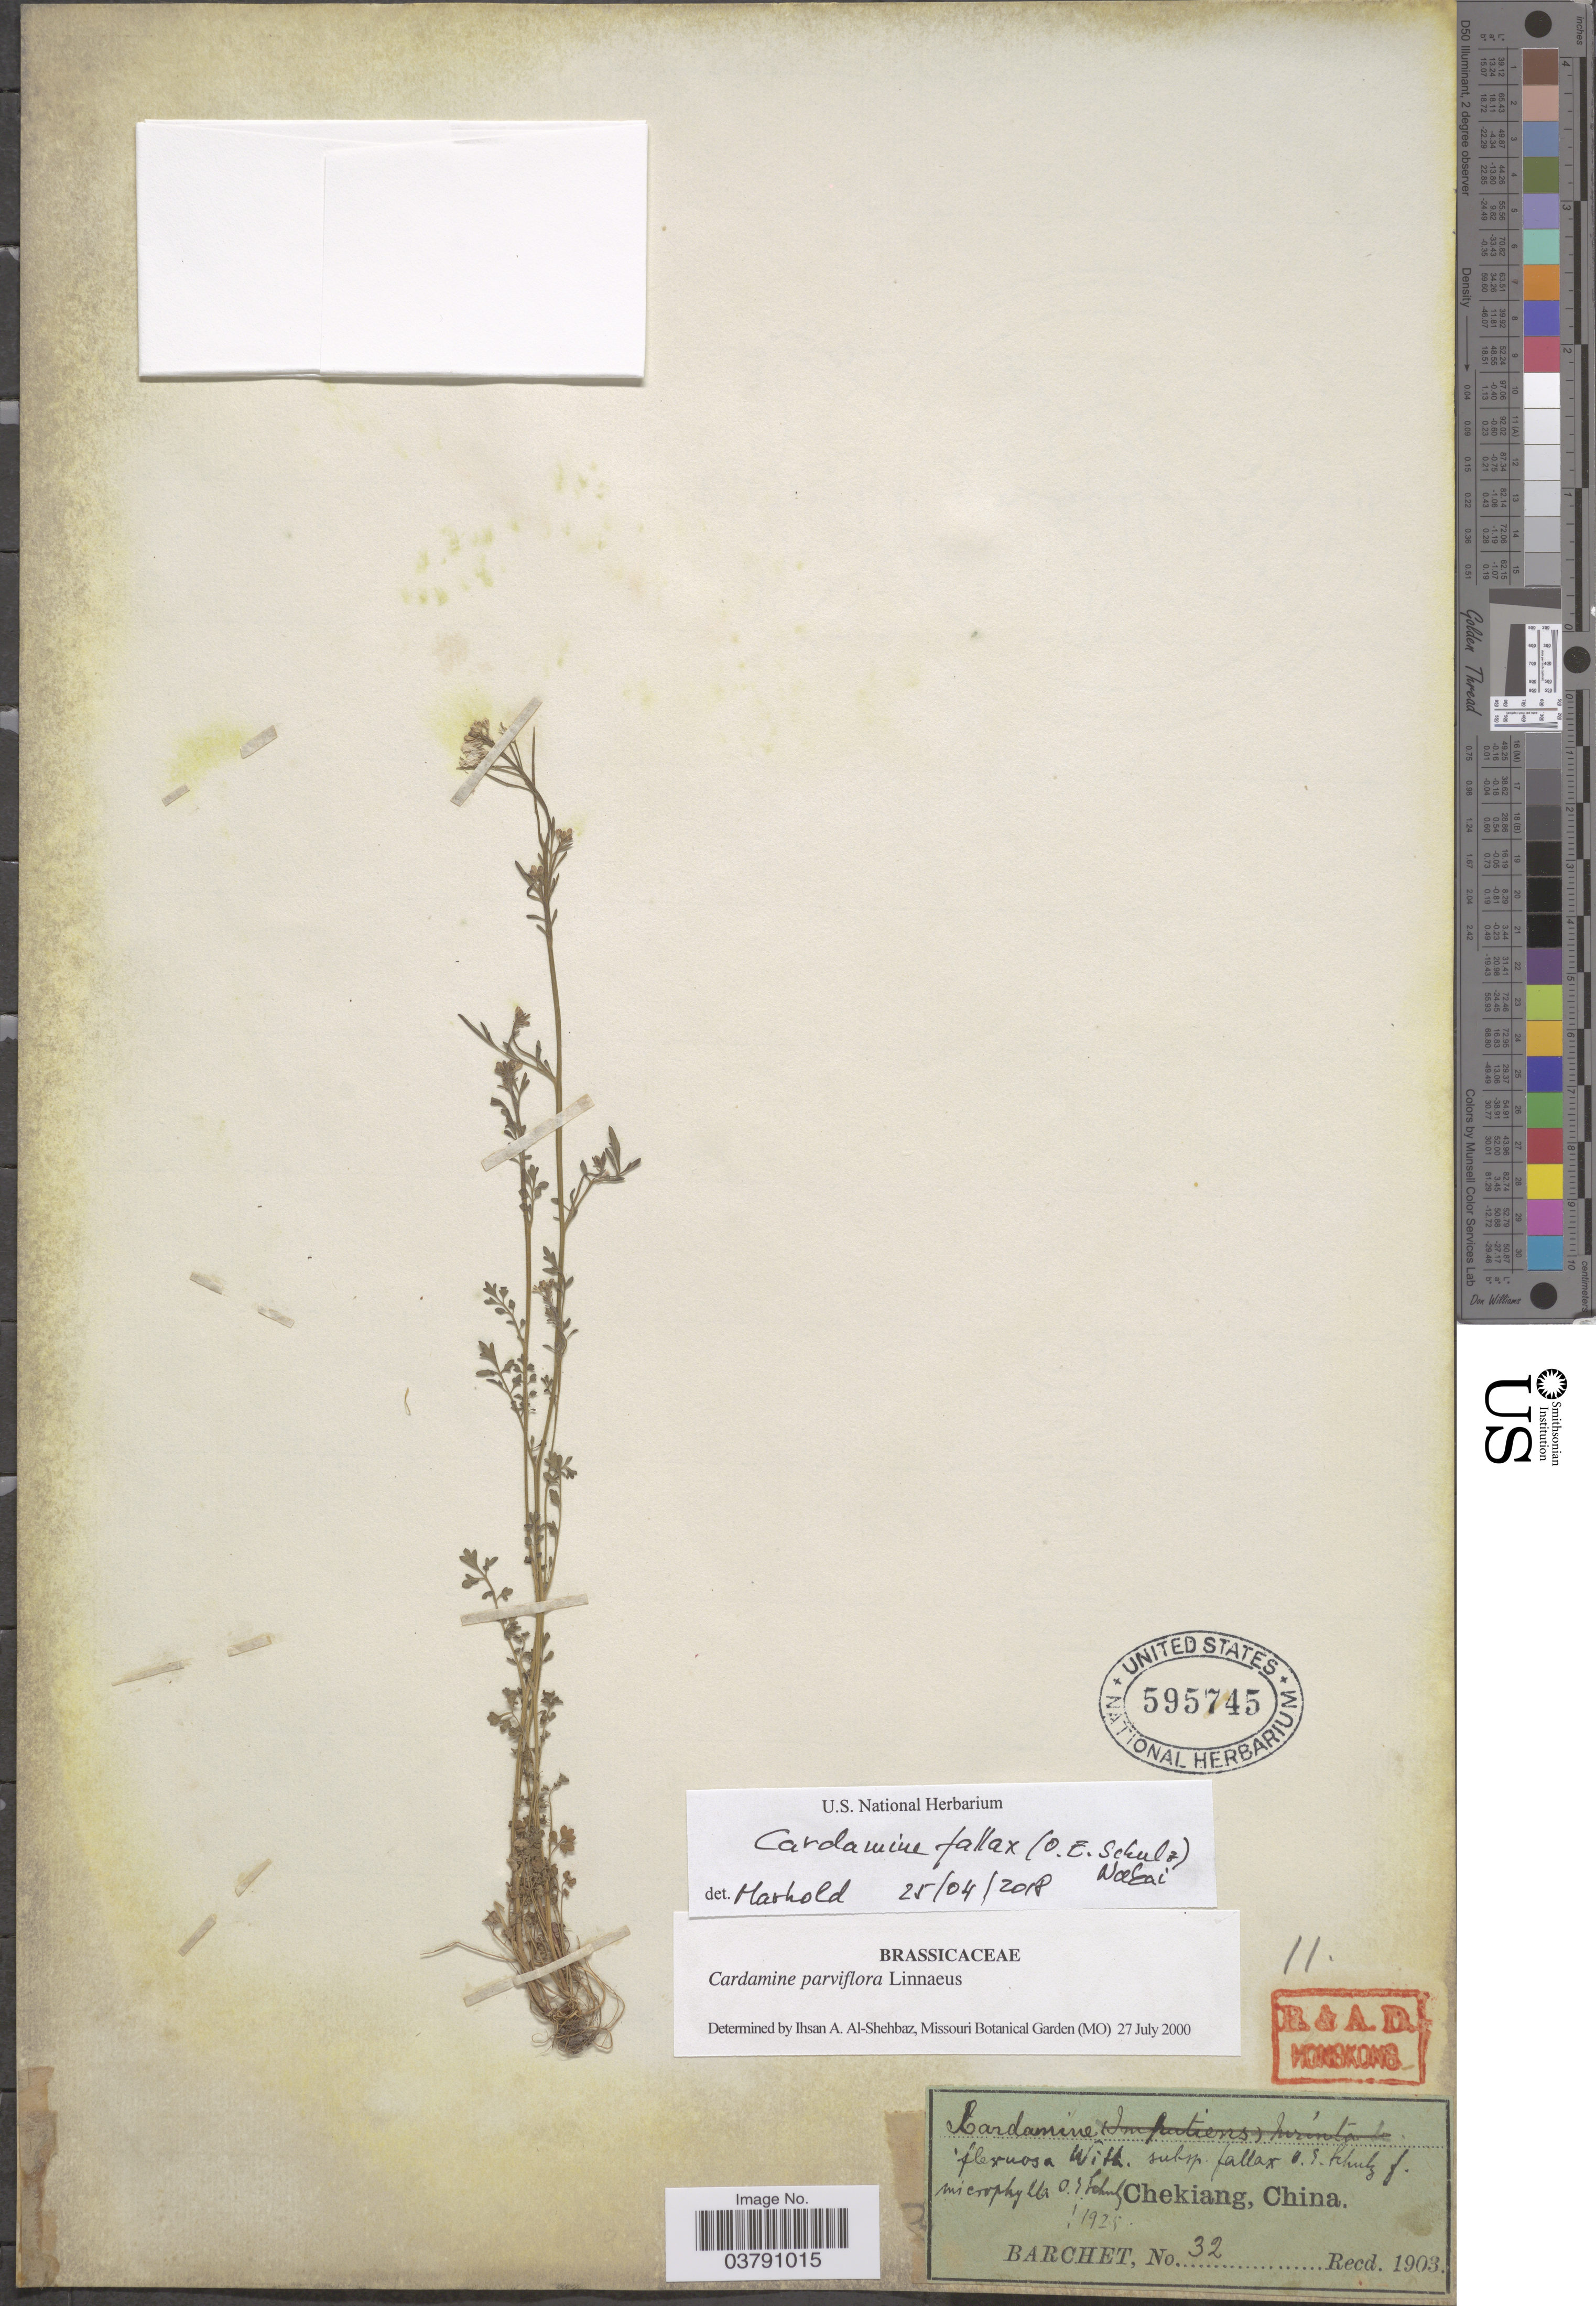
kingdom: Plantae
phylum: Tracheophyta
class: Magnoliopsida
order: Brassicales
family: Brassicaceae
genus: Cardamine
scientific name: Cardamine fallax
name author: (O.E. Schulz) Nakai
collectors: Barchet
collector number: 32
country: China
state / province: Zhejiang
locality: Chekiang.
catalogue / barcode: US 595745